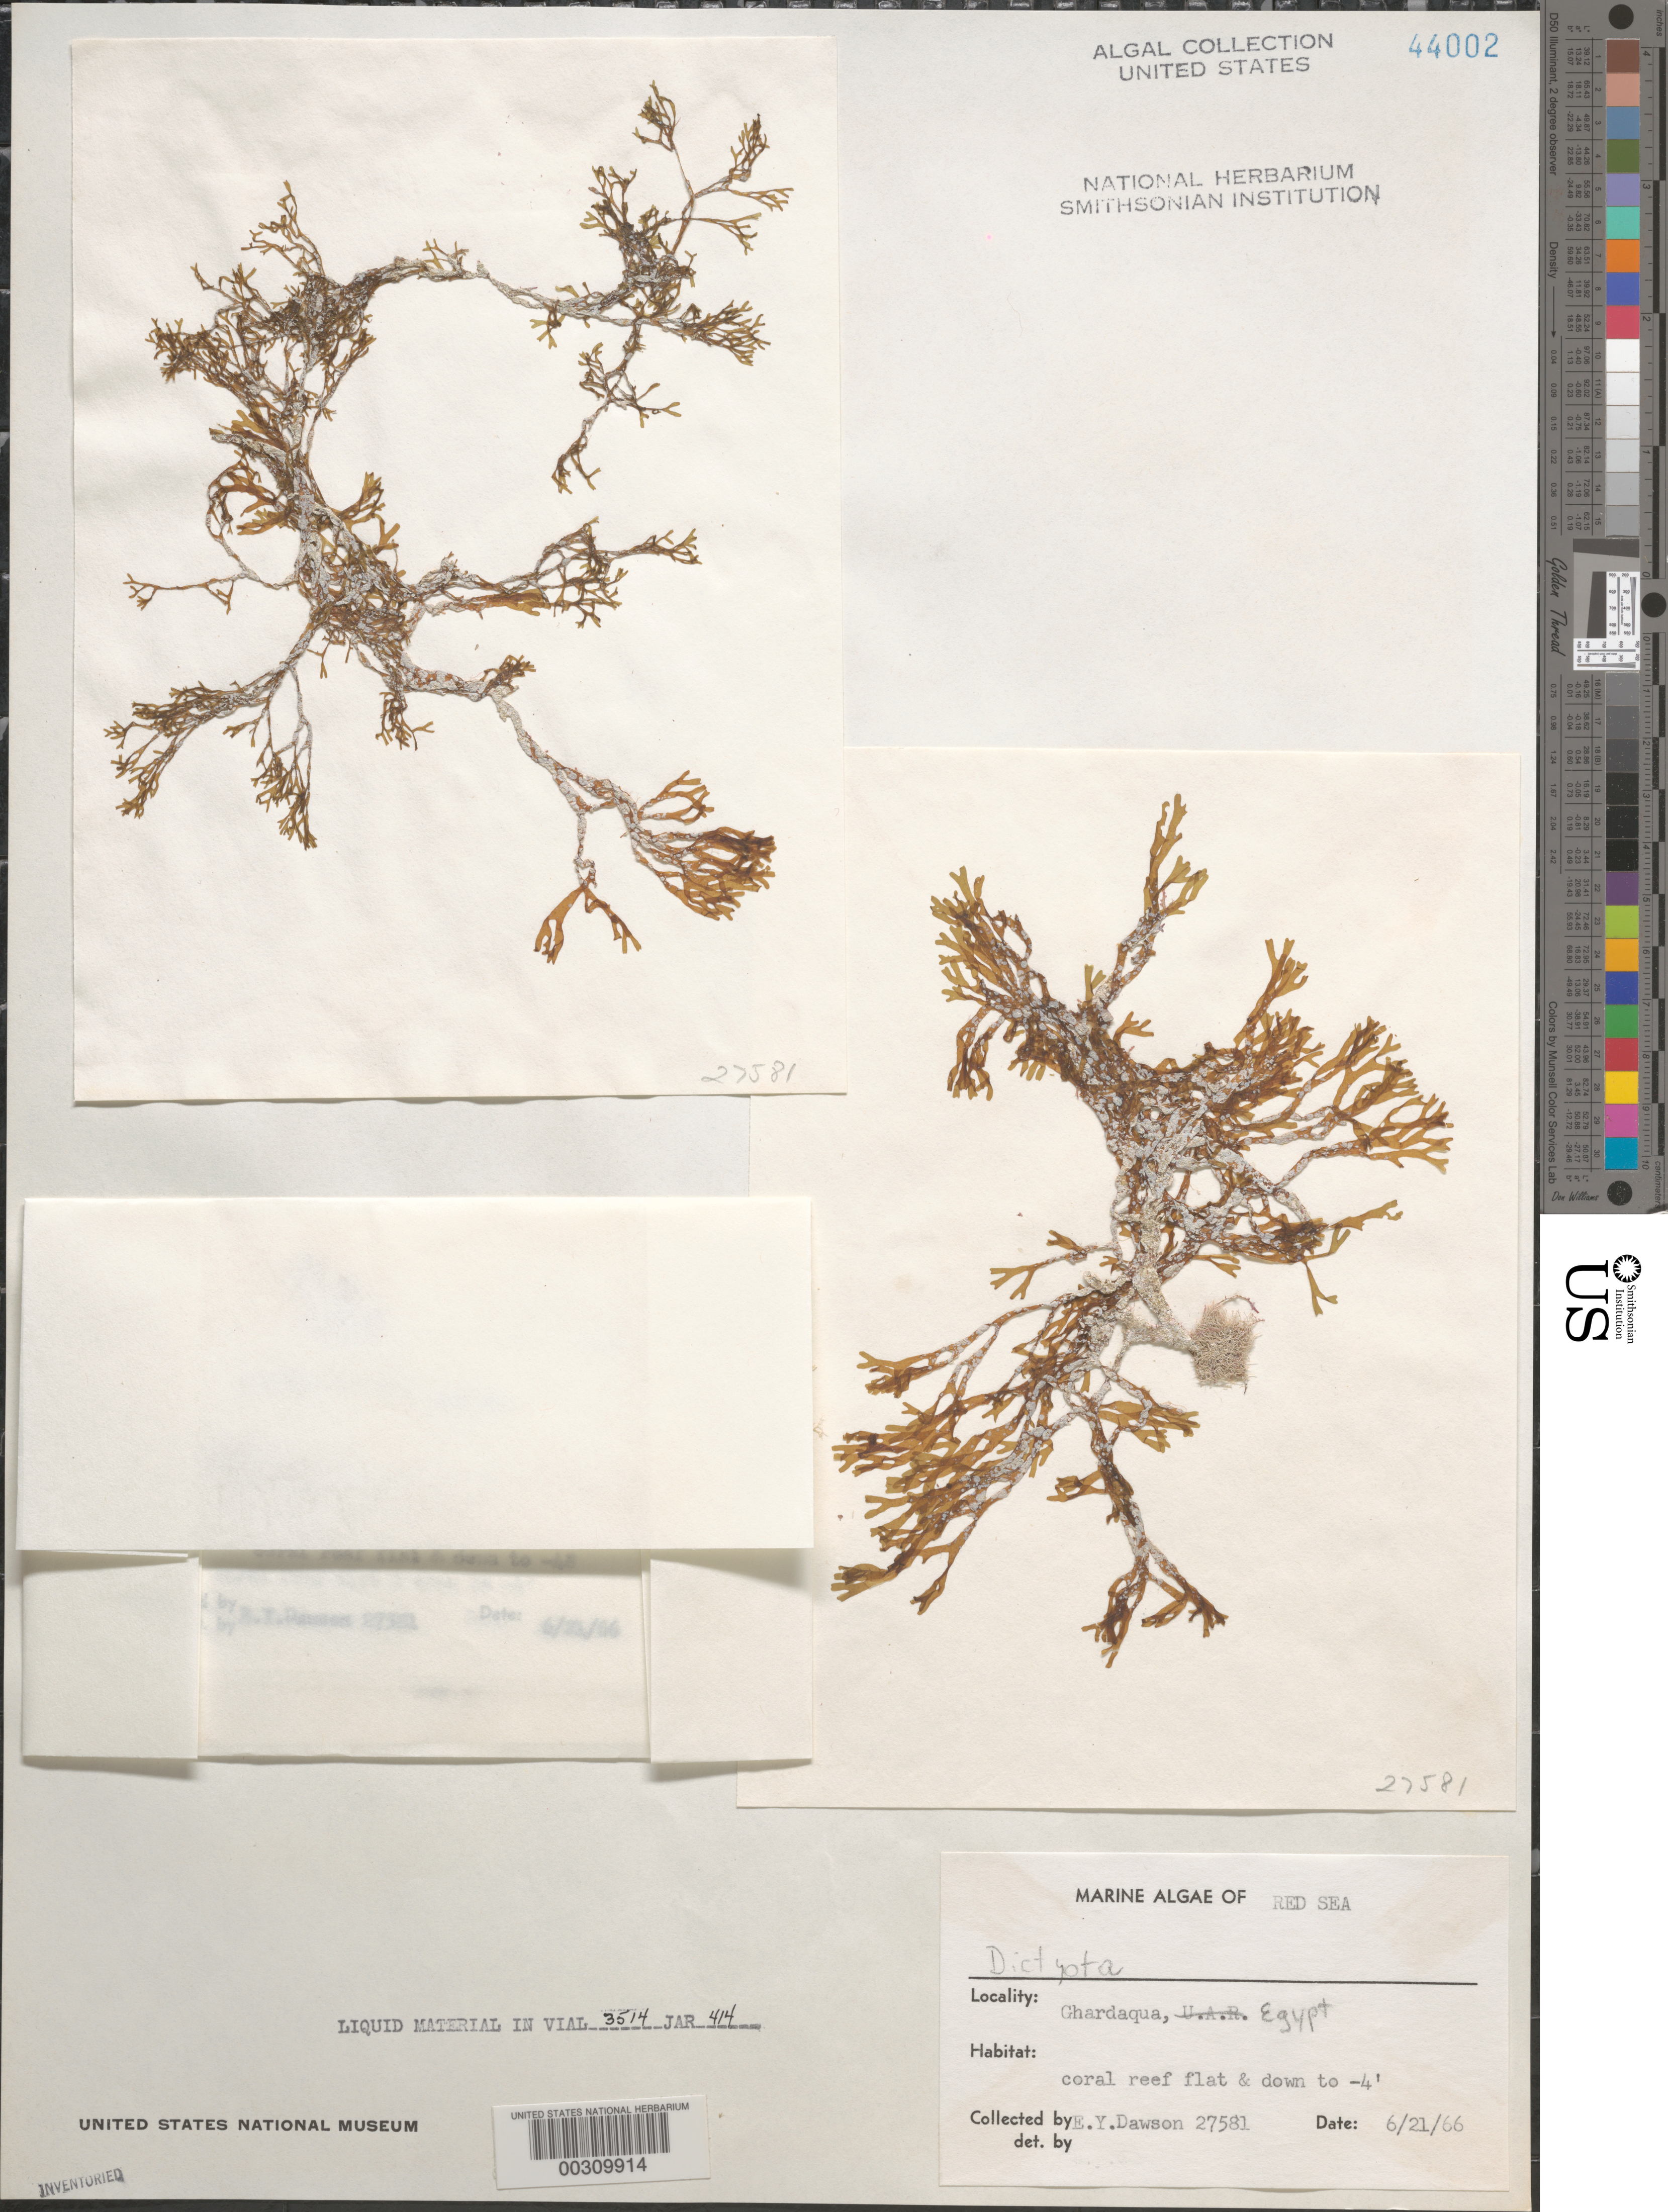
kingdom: Chromista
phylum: Ochrophyta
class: Phaeophyceae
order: Dictyotales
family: Dictyotaceae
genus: Dictyota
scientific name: Dictyota sp.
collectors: E. Y. Dawson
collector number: EYD 27581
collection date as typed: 21 Jun 1966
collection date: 1966-06-21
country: Egypt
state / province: Al Bahr al Ahmar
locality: Ghardaqua, Red Sea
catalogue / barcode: US 44002